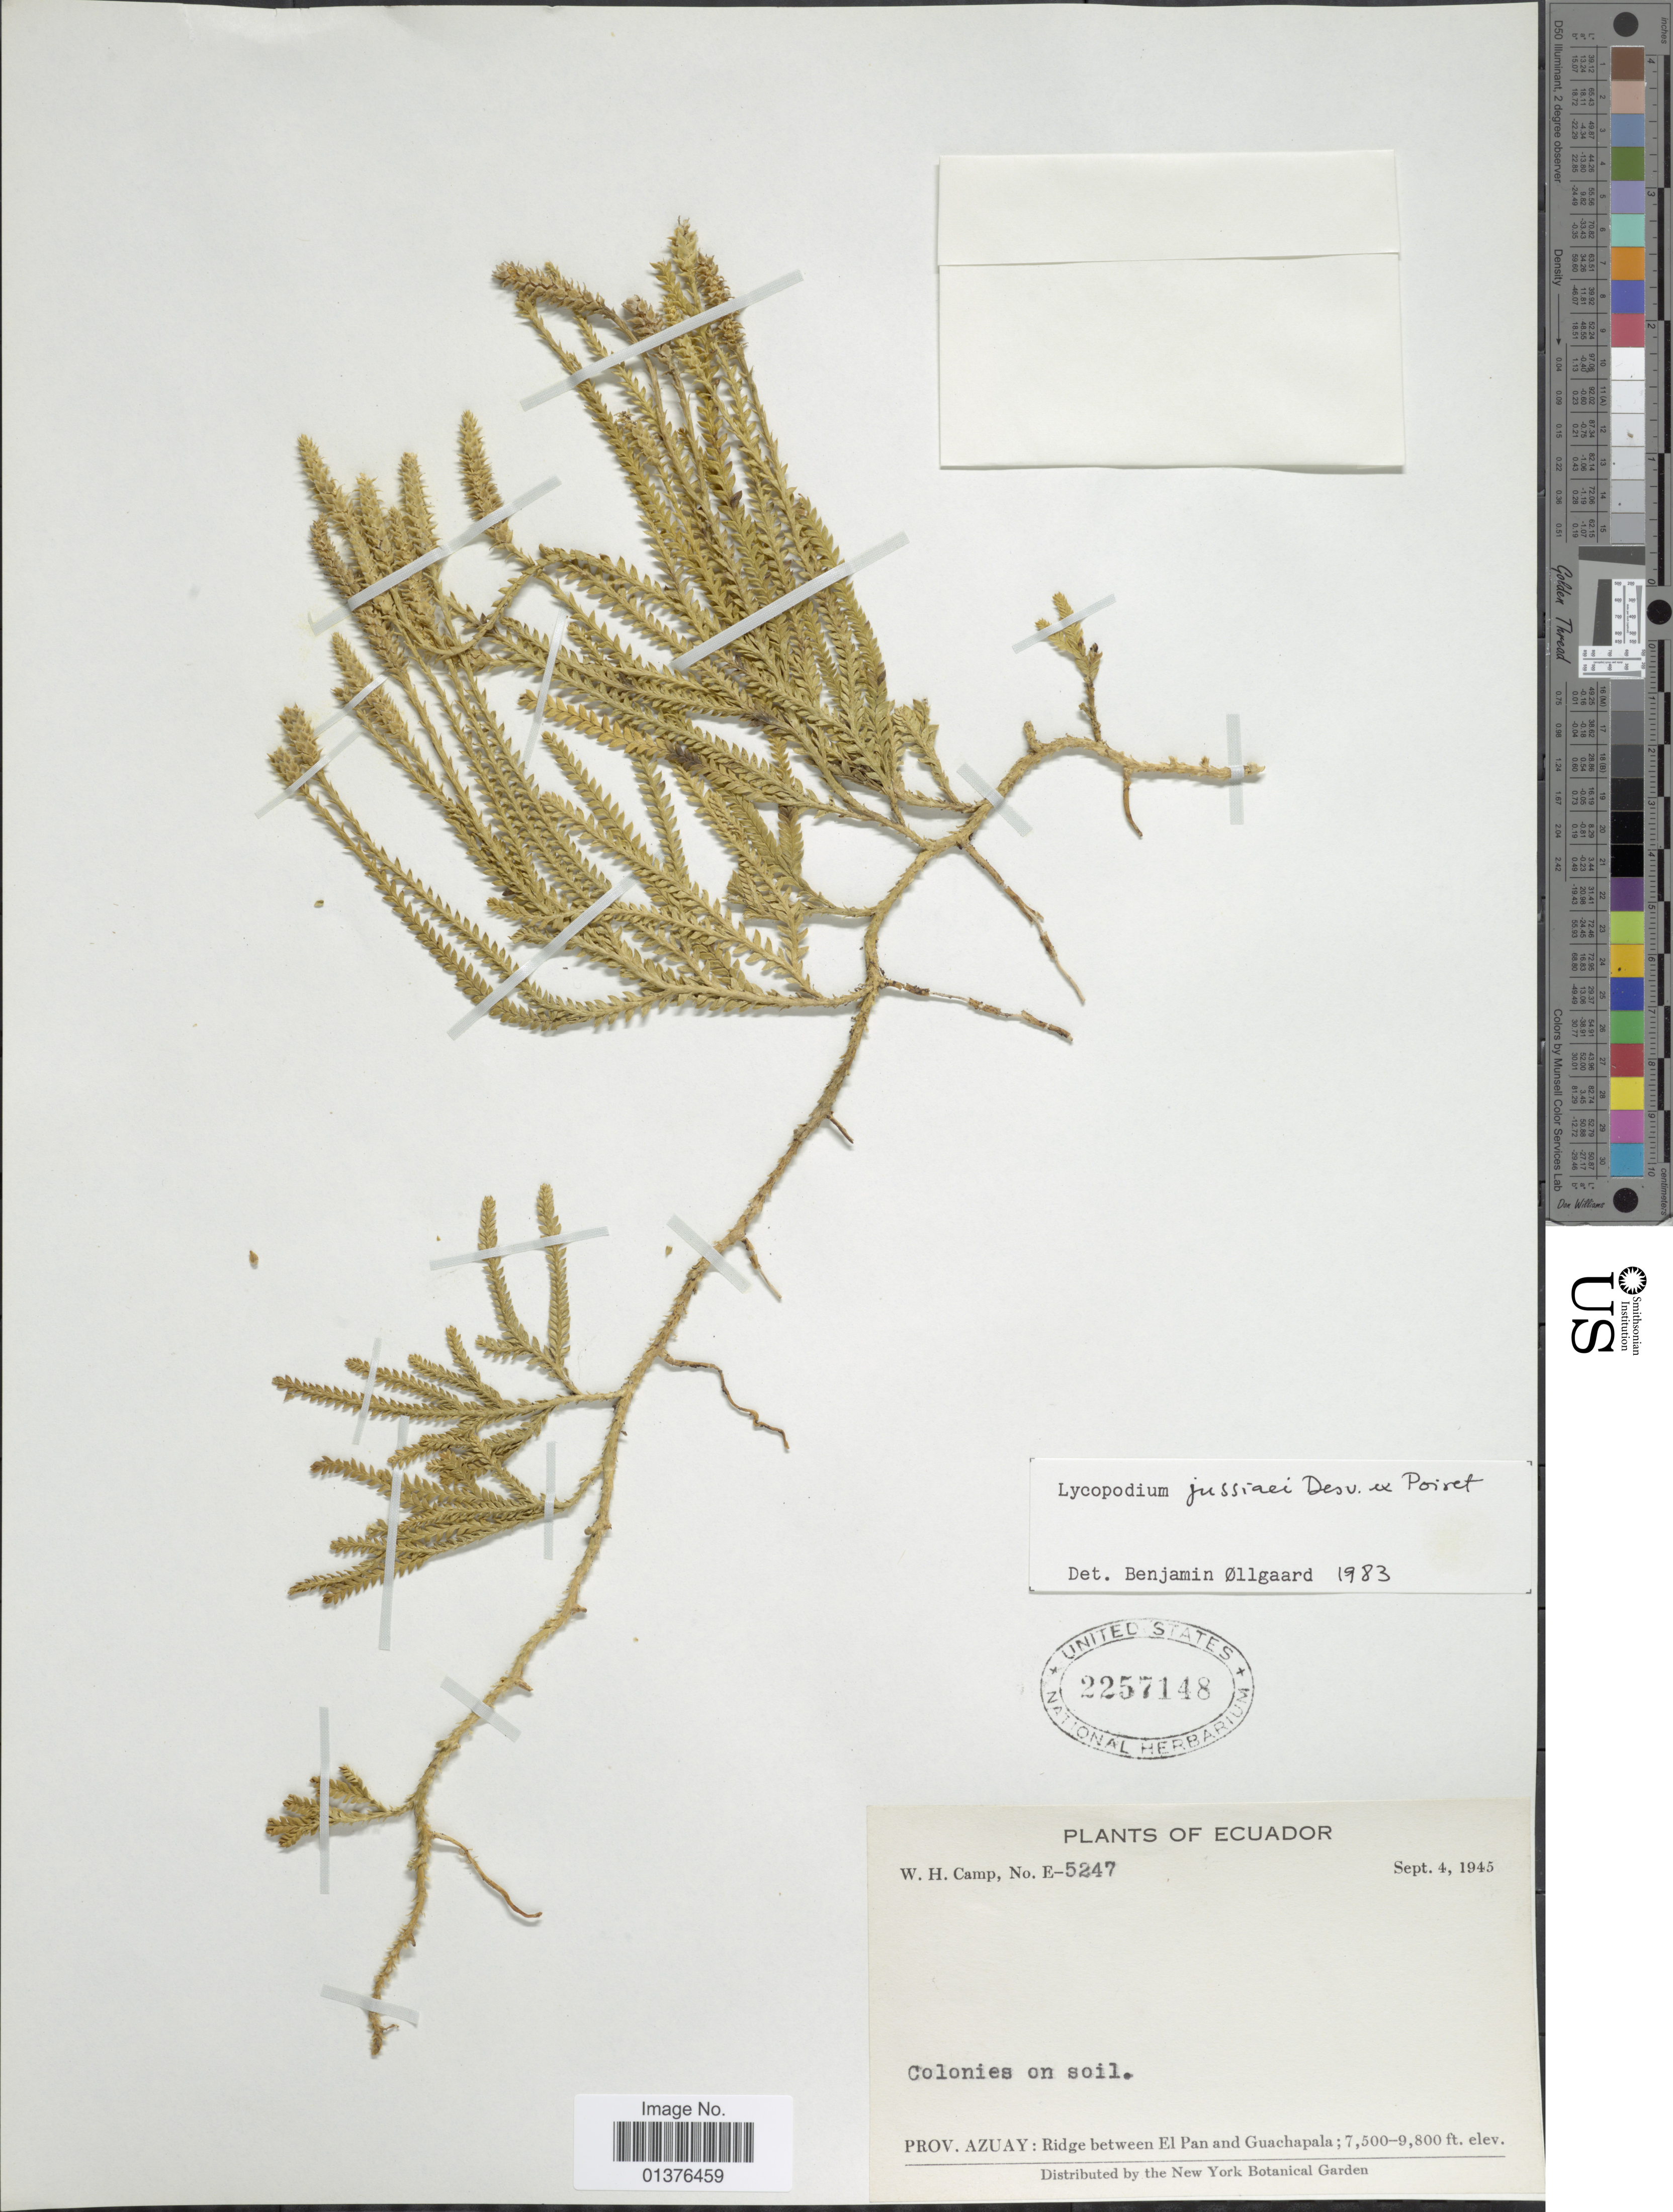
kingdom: Plantae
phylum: Tracheophyta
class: Lycopodiopsida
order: Lycopodiales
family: Lycopodiaceae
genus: Diphasium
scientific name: Diphasium jussiaei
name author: (Desv.) C. Presl ex Rothm.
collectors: W. H. Camp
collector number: E-5247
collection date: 1945-09-04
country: Ecuador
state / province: Azuay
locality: Ridge between El Pan and Guachapala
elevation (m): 2286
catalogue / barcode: US 2257148